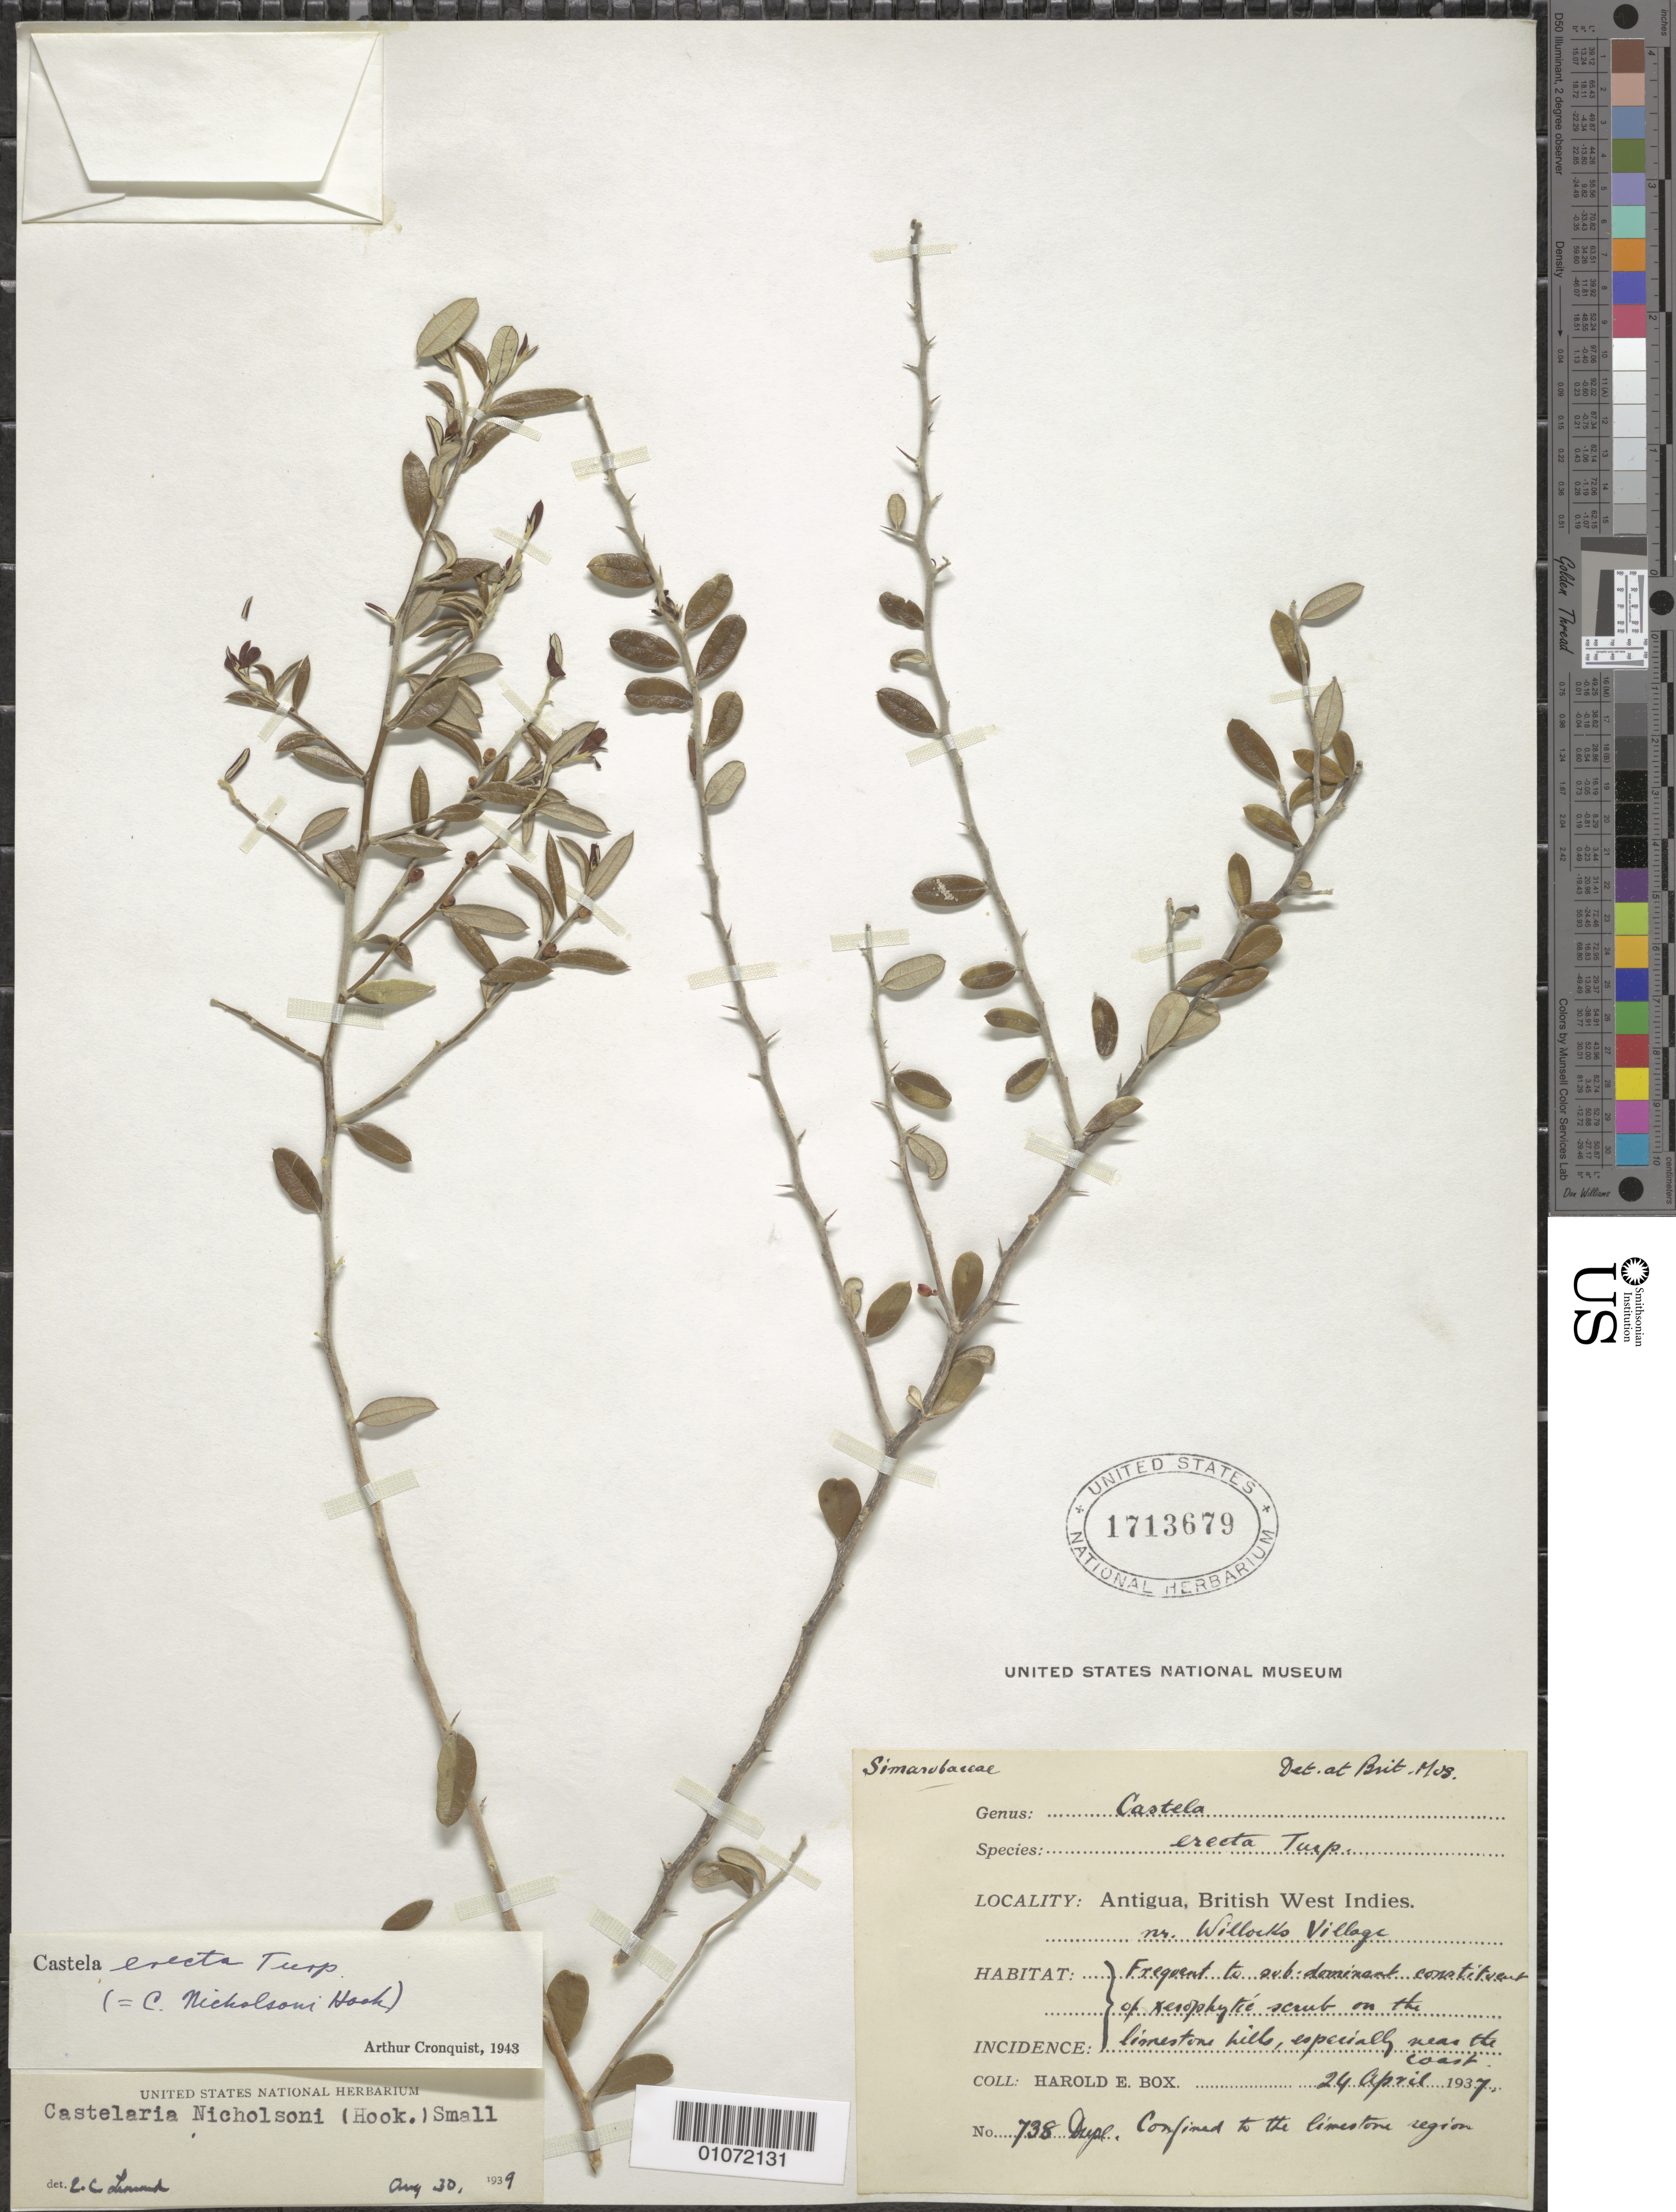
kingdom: Plantae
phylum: Tracheophyta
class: Magnoliopsida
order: Sapindales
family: Simaroubaceae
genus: Castela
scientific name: Castela calcicola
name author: (Britton & Small) Ekman ex Urb.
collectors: H. E. Box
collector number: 738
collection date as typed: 24 Apr 1937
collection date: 1937-04-24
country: Antigua and Barbuda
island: Leeward Is.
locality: Frequent and dominant contitives of ecological count on the limestone hills, especially along the coast.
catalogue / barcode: US 1713679